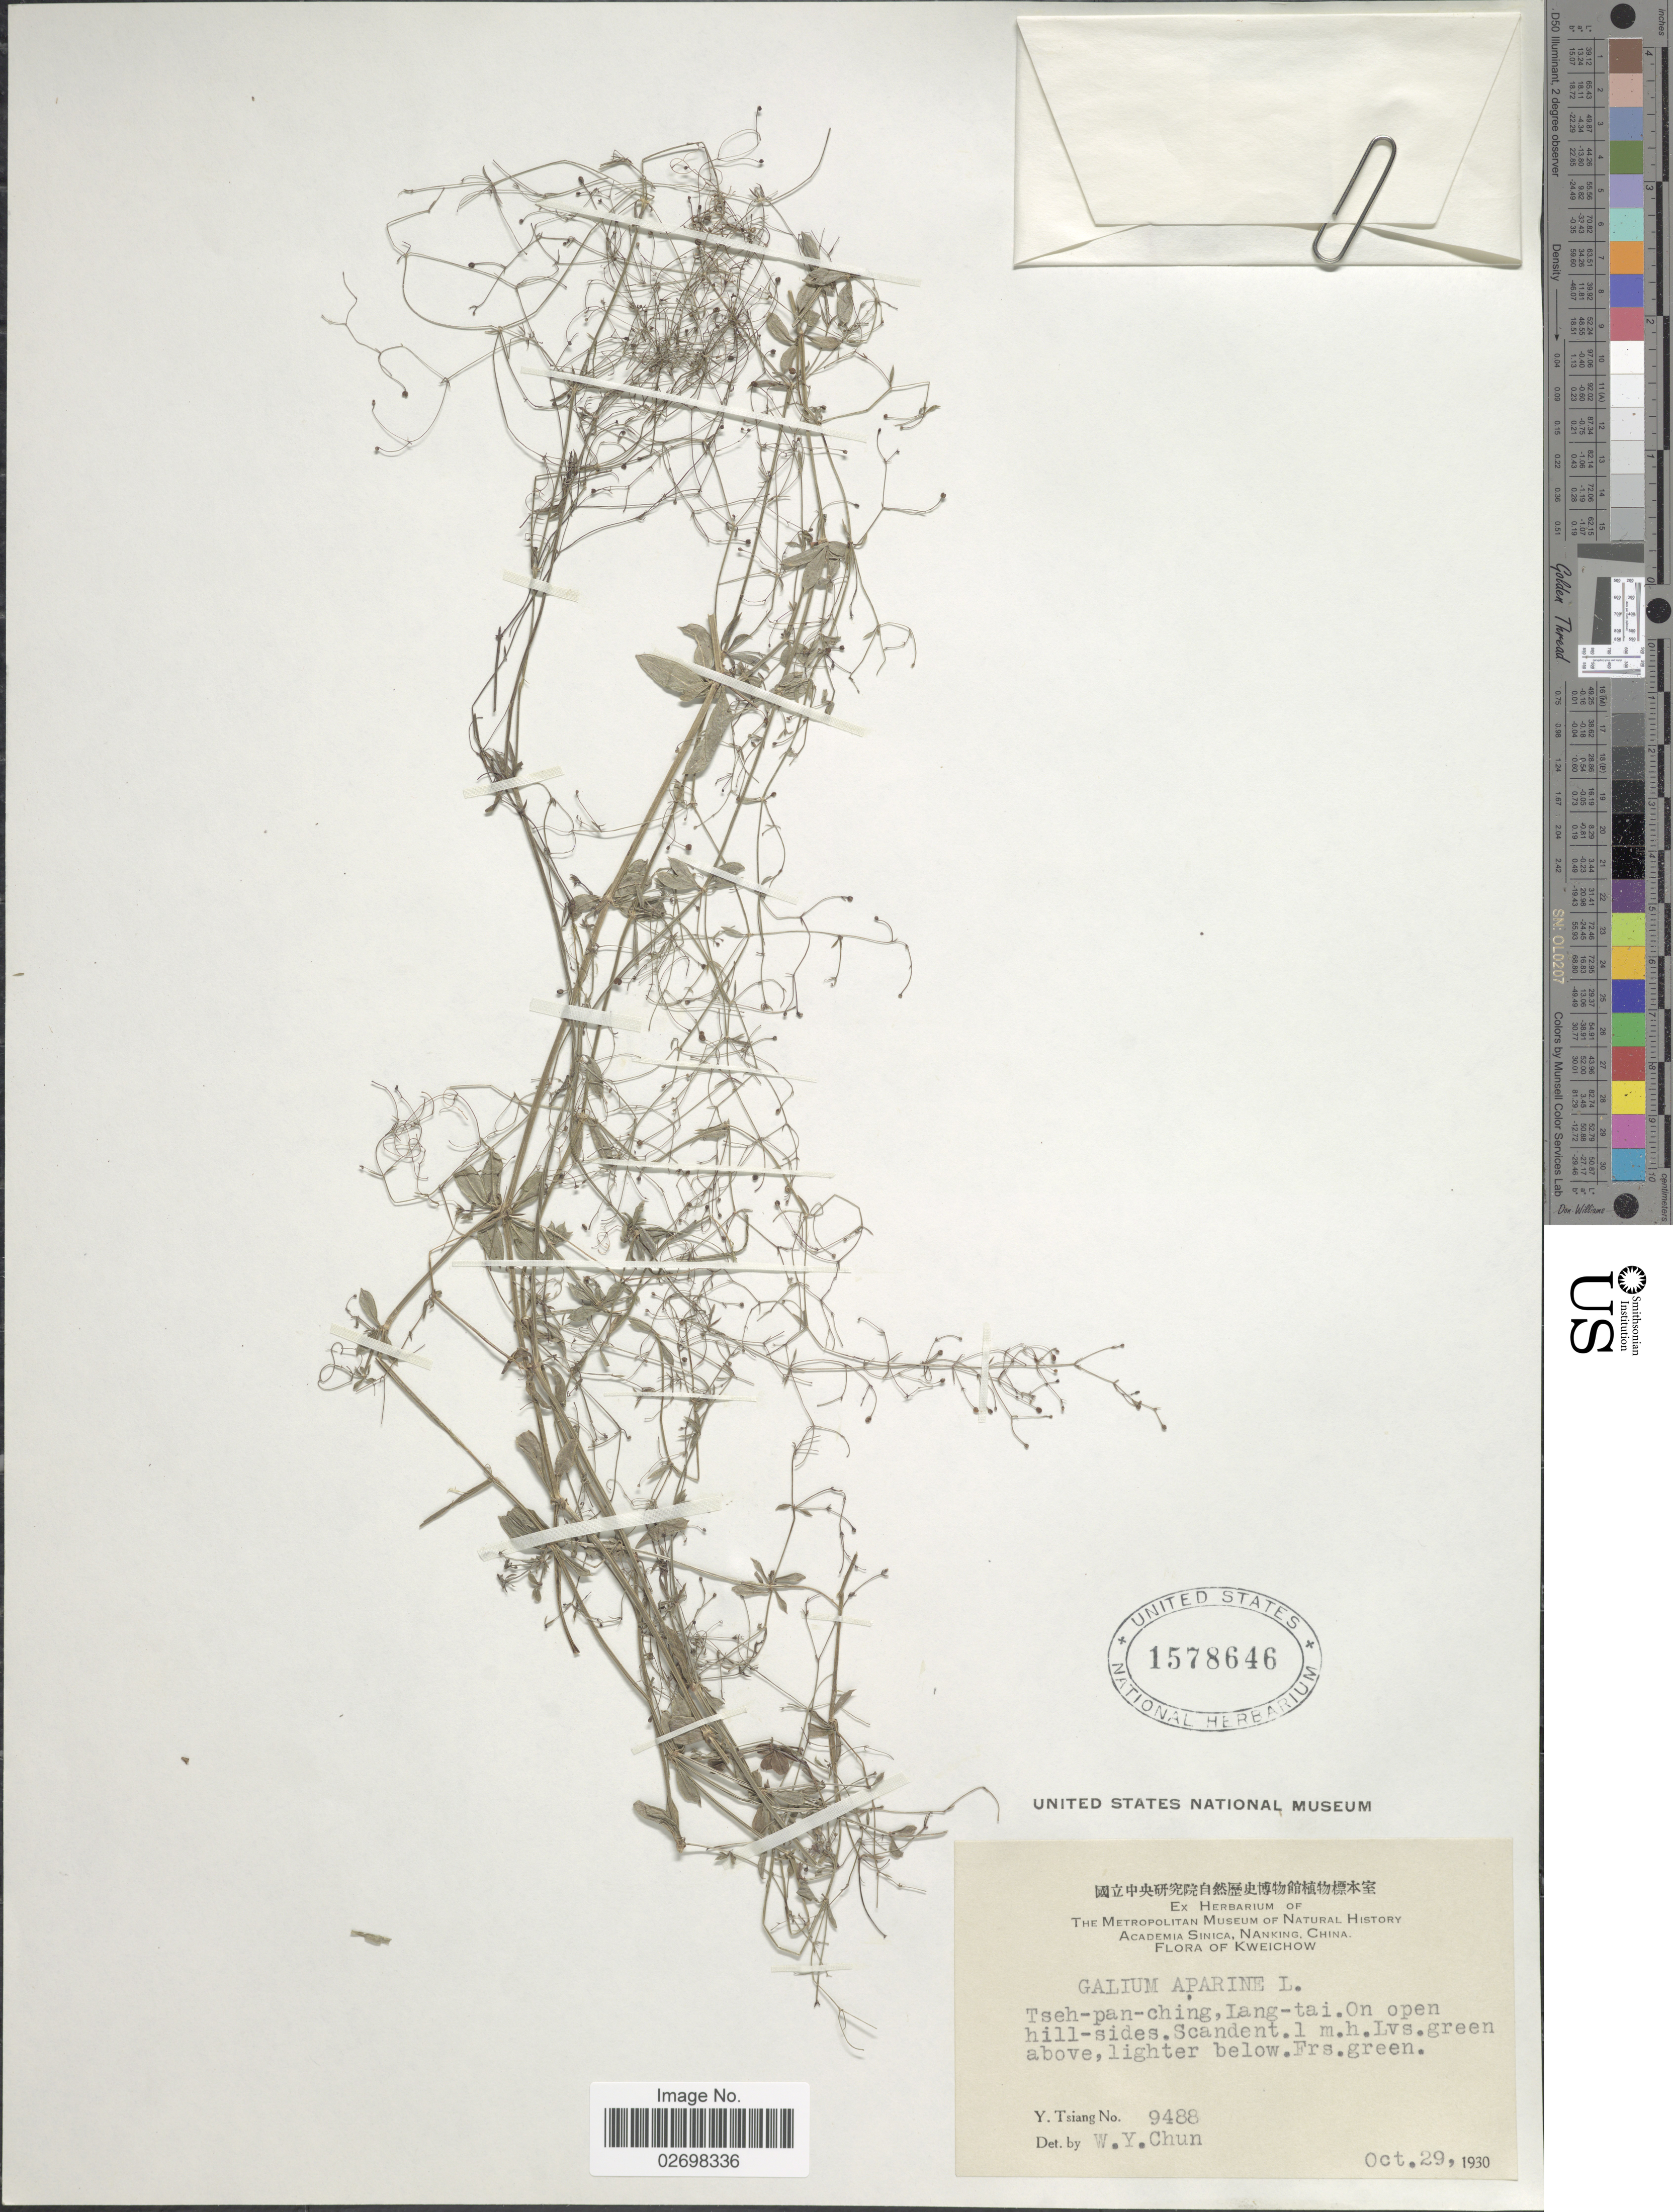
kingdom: Plantae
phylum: Tracheophyta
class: Magnoliopsida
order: Gentianales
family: Rubiaceae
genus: Galium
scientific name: Galium aparine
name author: L.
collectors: Y. Tsiang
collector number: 9488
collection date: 1930-10-29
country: China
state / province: Guizhou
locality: Kweichow, tseh-pan-ching, Lang-tai. On open hill-side.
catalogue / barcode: US 1578646